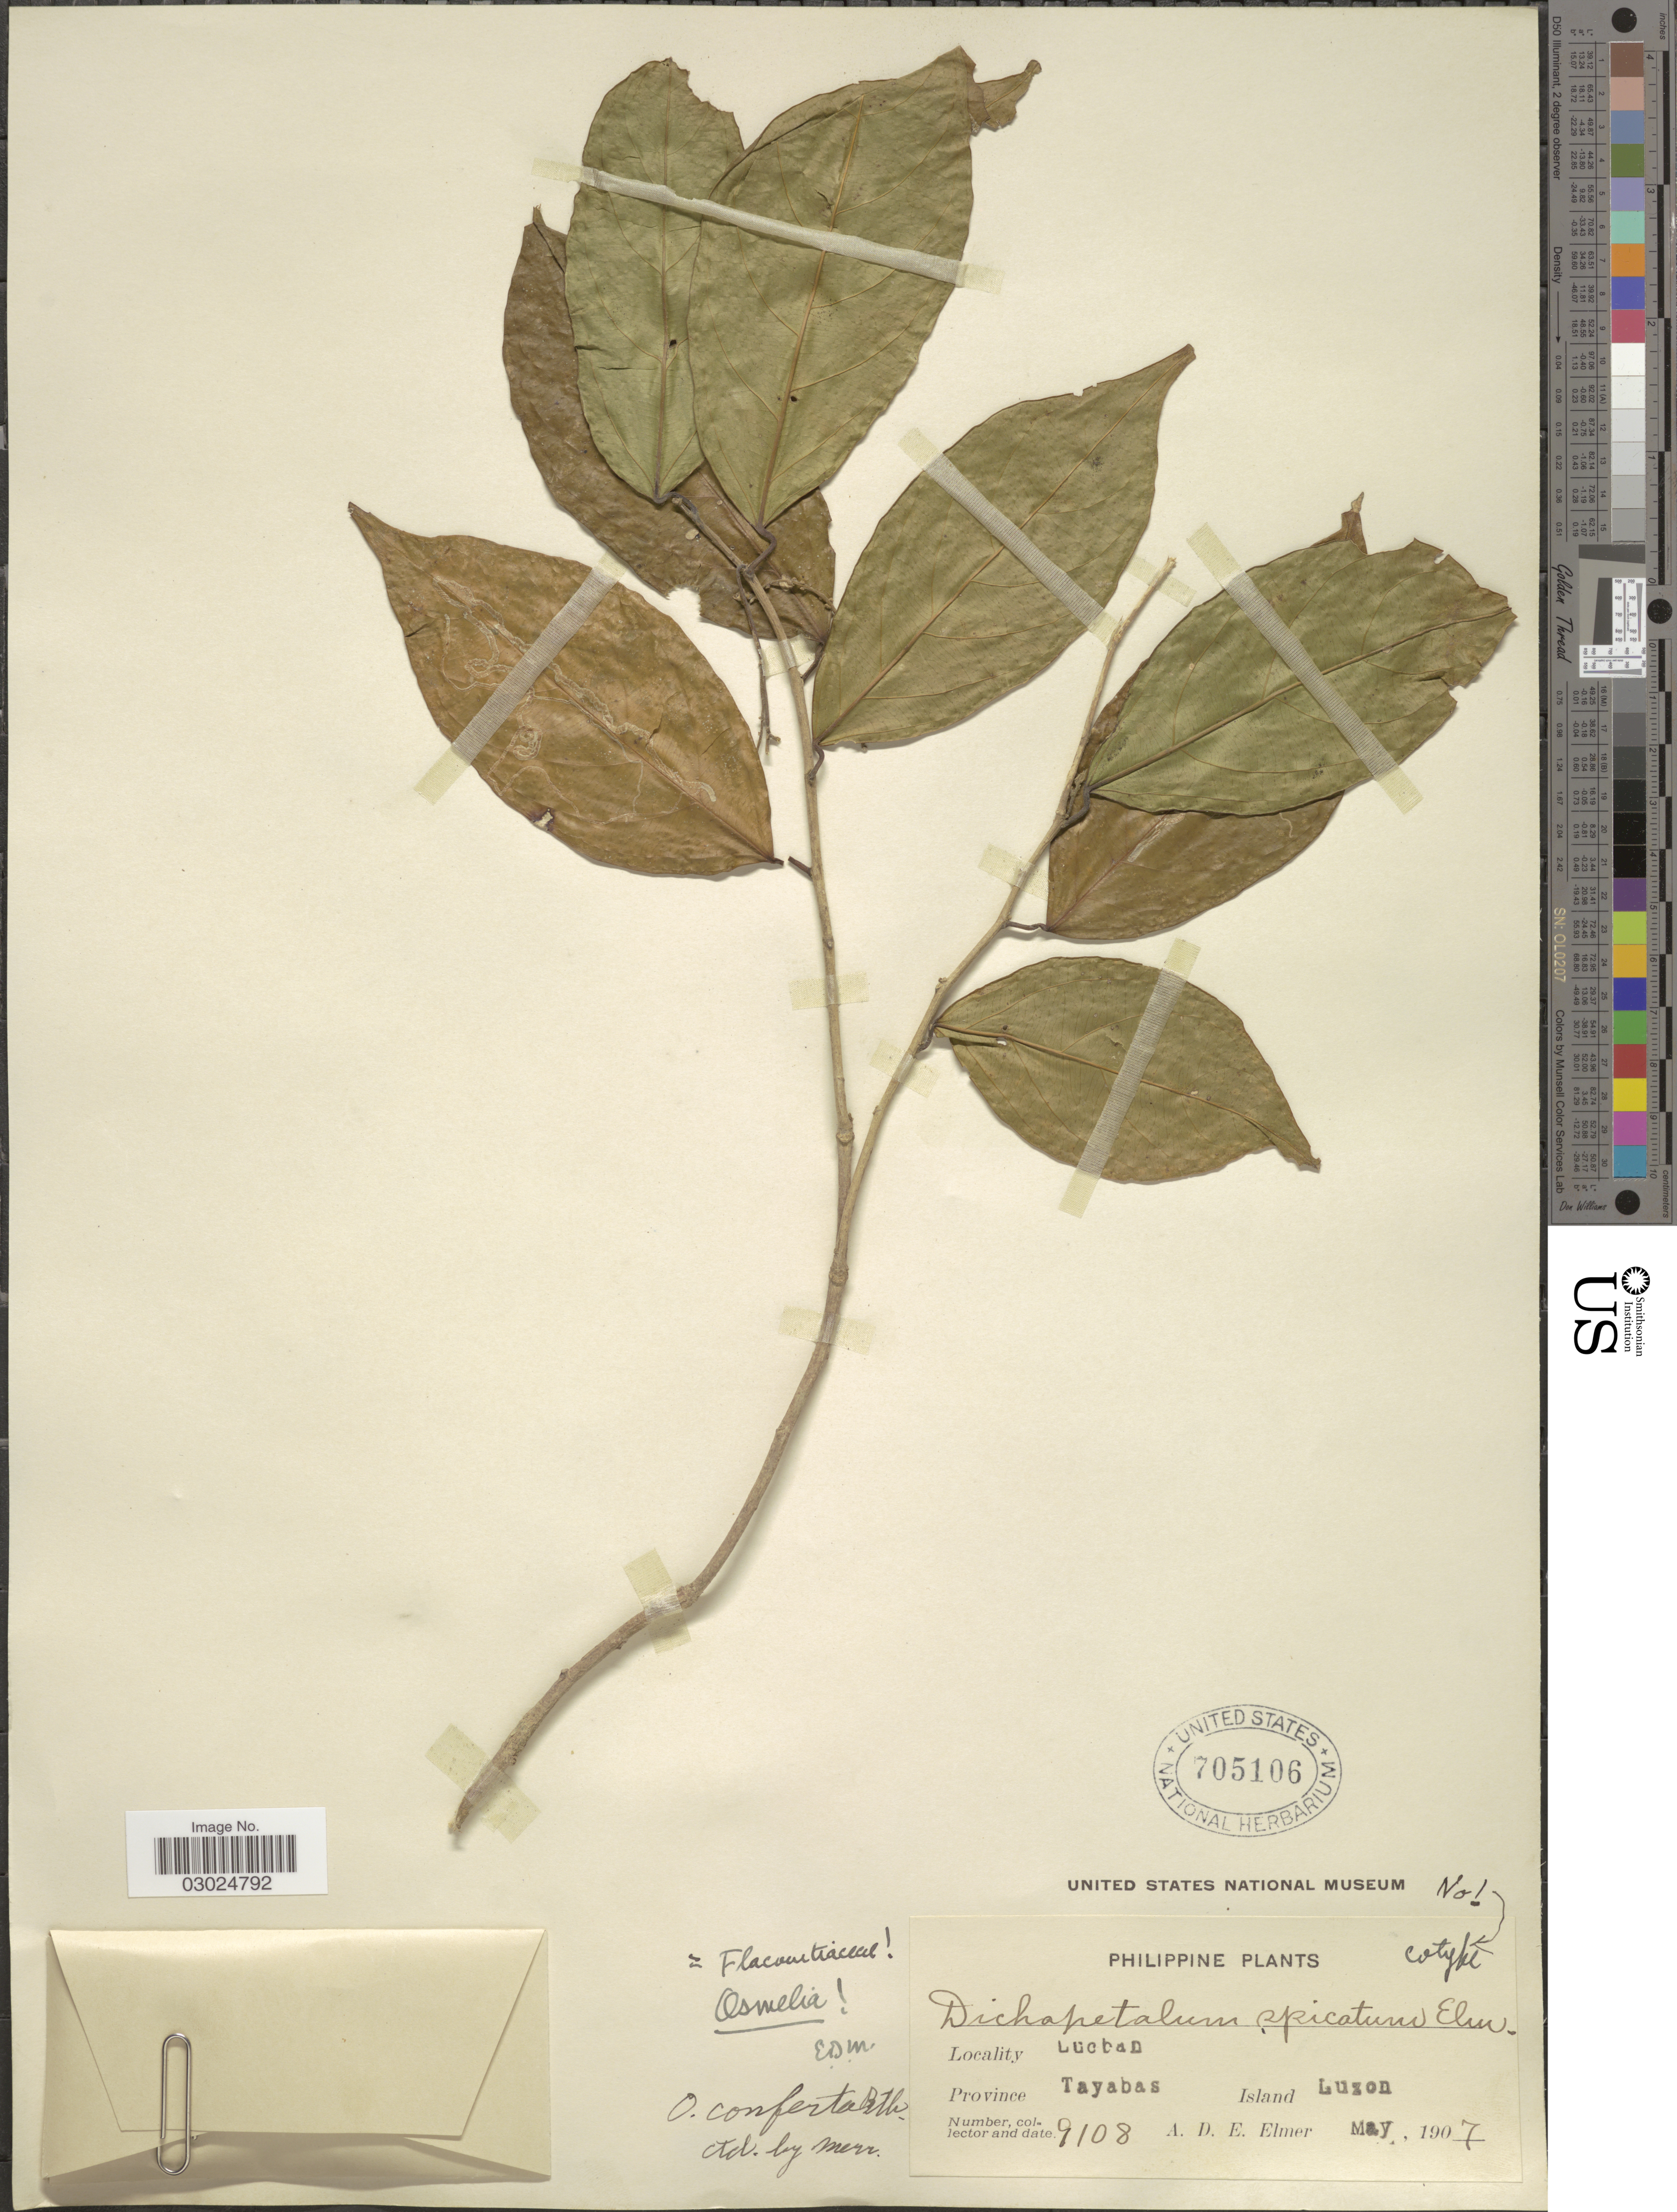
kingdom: Plantae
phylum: Tracheophyta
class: Magnoliopsida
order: Malpighiales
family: Salicaceae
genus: Osmelia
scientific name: Osmelia conferta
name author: Benth.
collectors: A. D. E. Elmer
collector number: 9108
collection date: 1907-05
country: Philippines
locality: Lucban, Province Tayabas, Island Luzon.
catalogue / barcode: US 705106